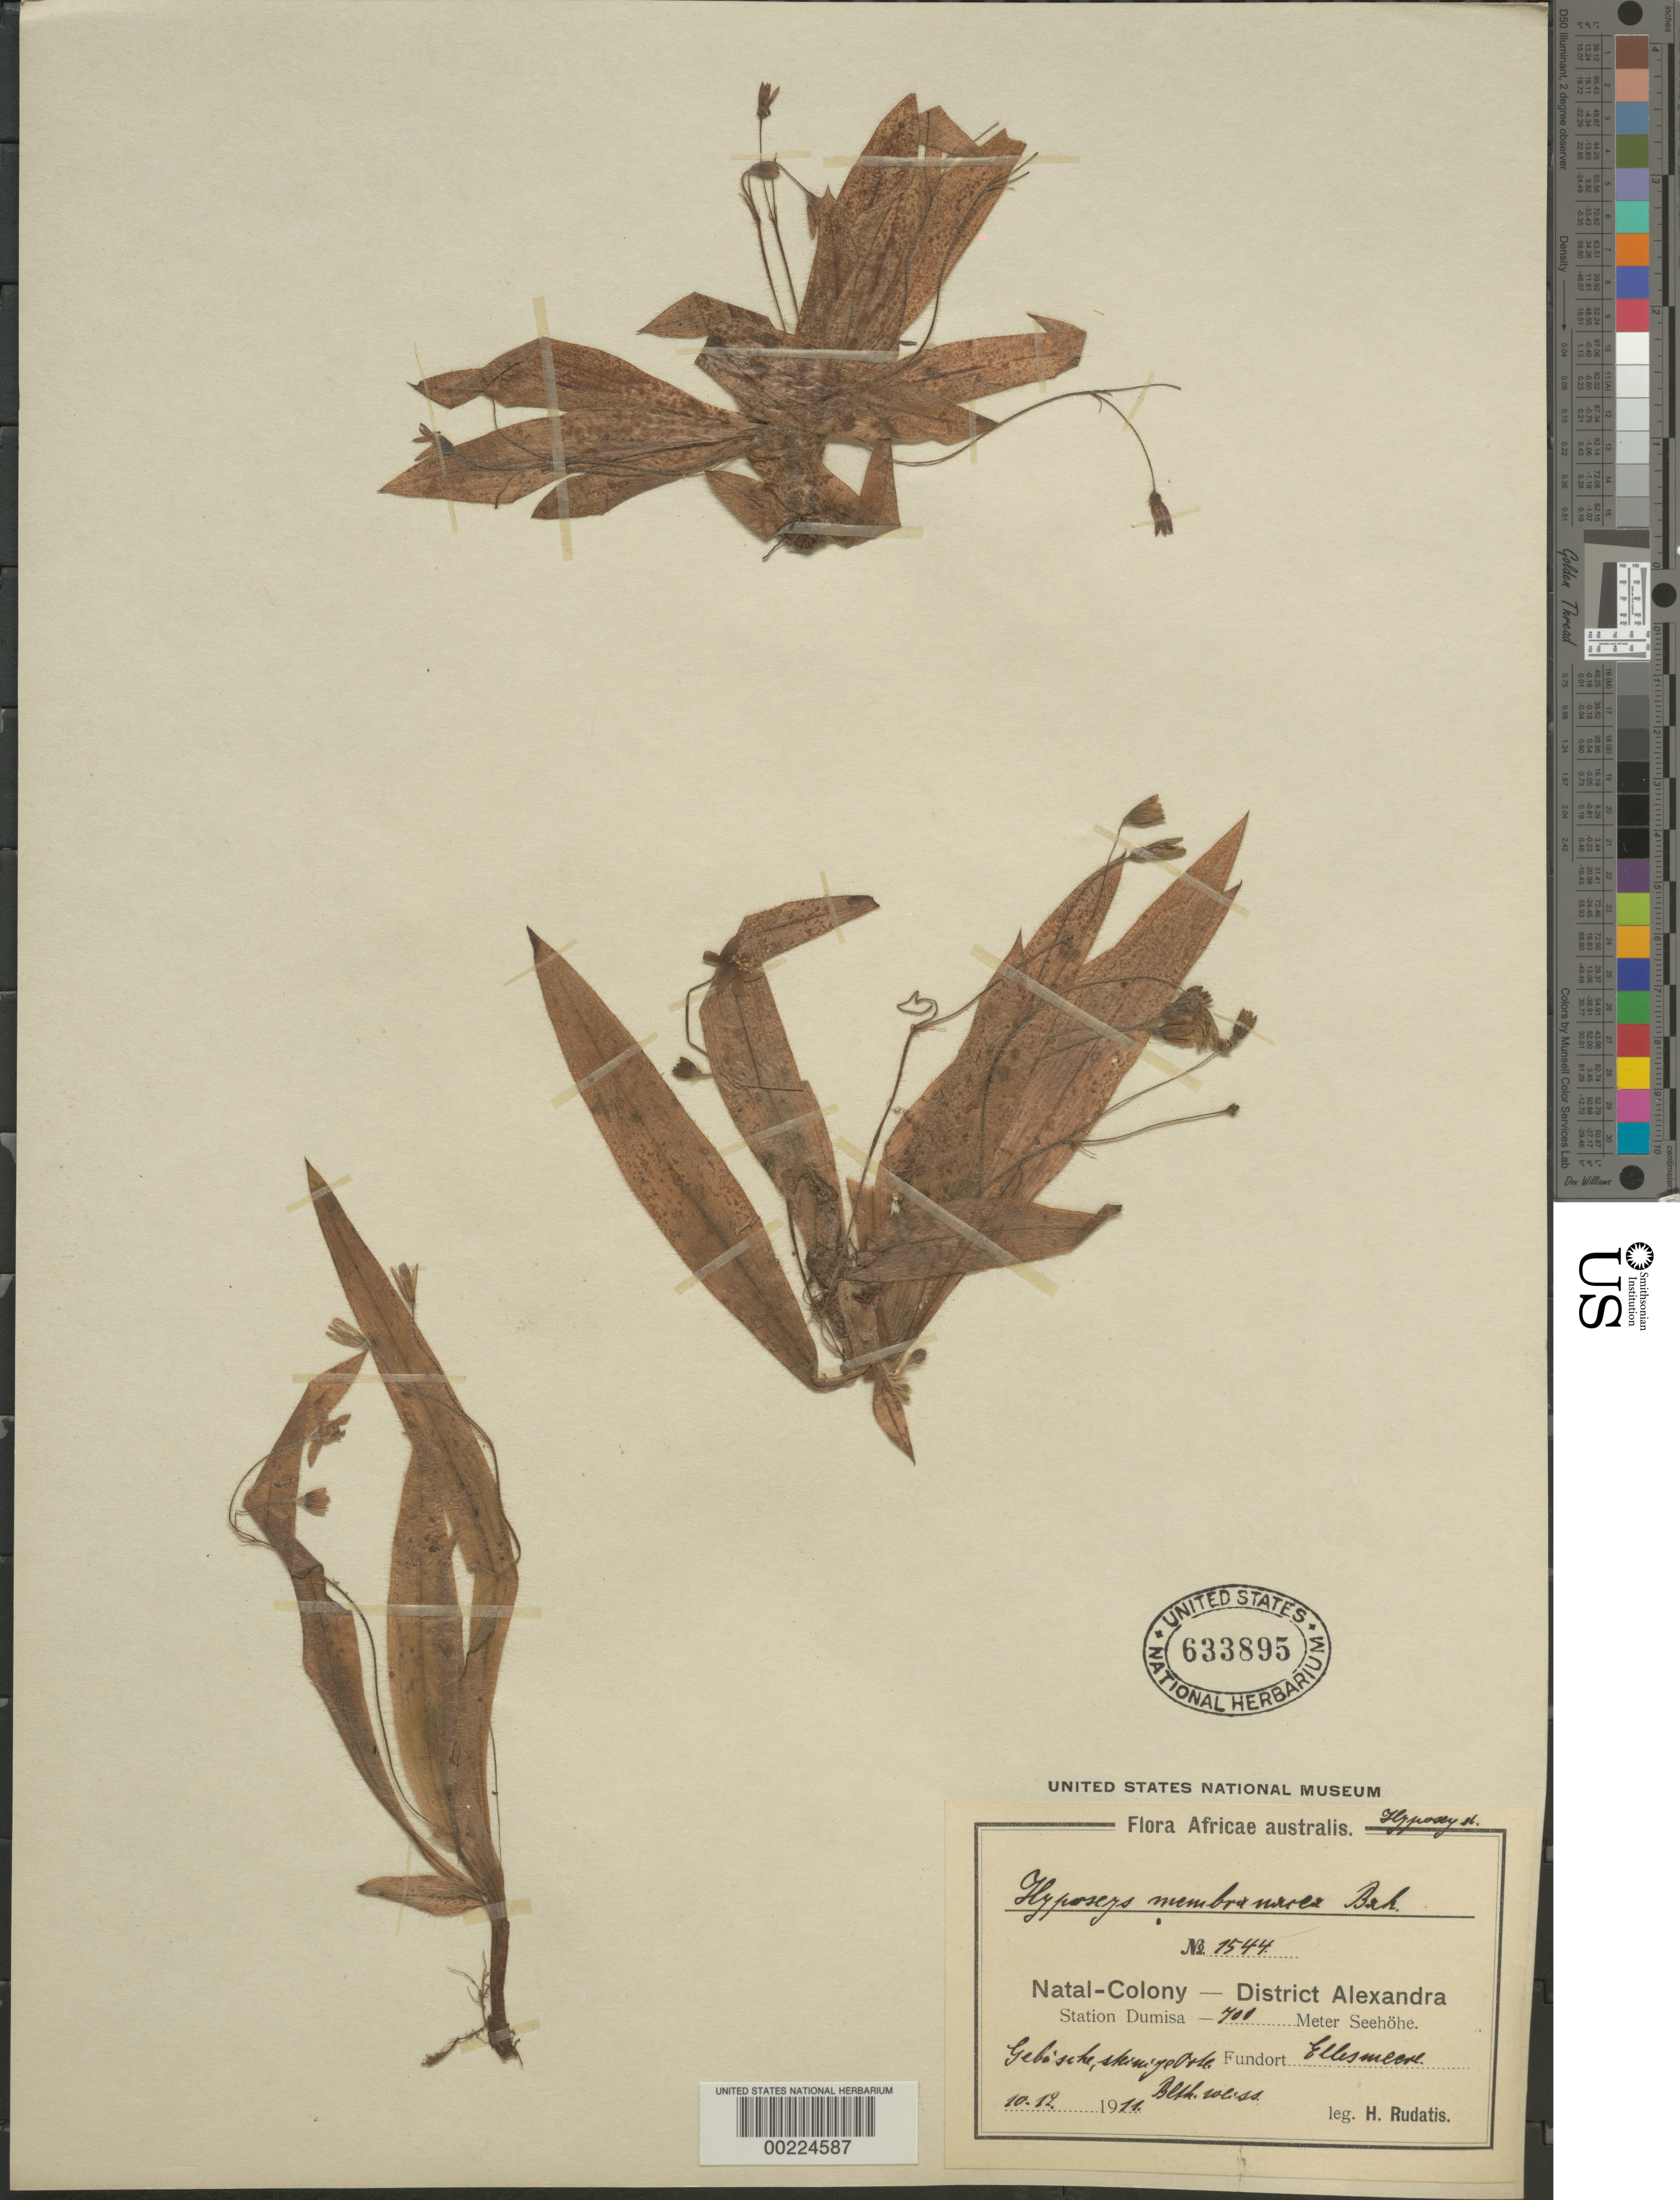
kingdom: Plantae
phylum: Tracheophyta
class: Liliopsida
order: Asparagales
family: Hypoxidaceae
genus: Hypoxis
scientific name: Hypoxis membranacea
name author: Baker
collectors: H. Rudatis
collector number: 1544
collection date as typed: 10 Dec 1911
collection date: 1911-12-10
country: South Africa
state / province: KwaZulu-Natal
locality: Station dumisa. Alexandra Dist.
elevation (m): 700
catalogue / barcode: US 633895